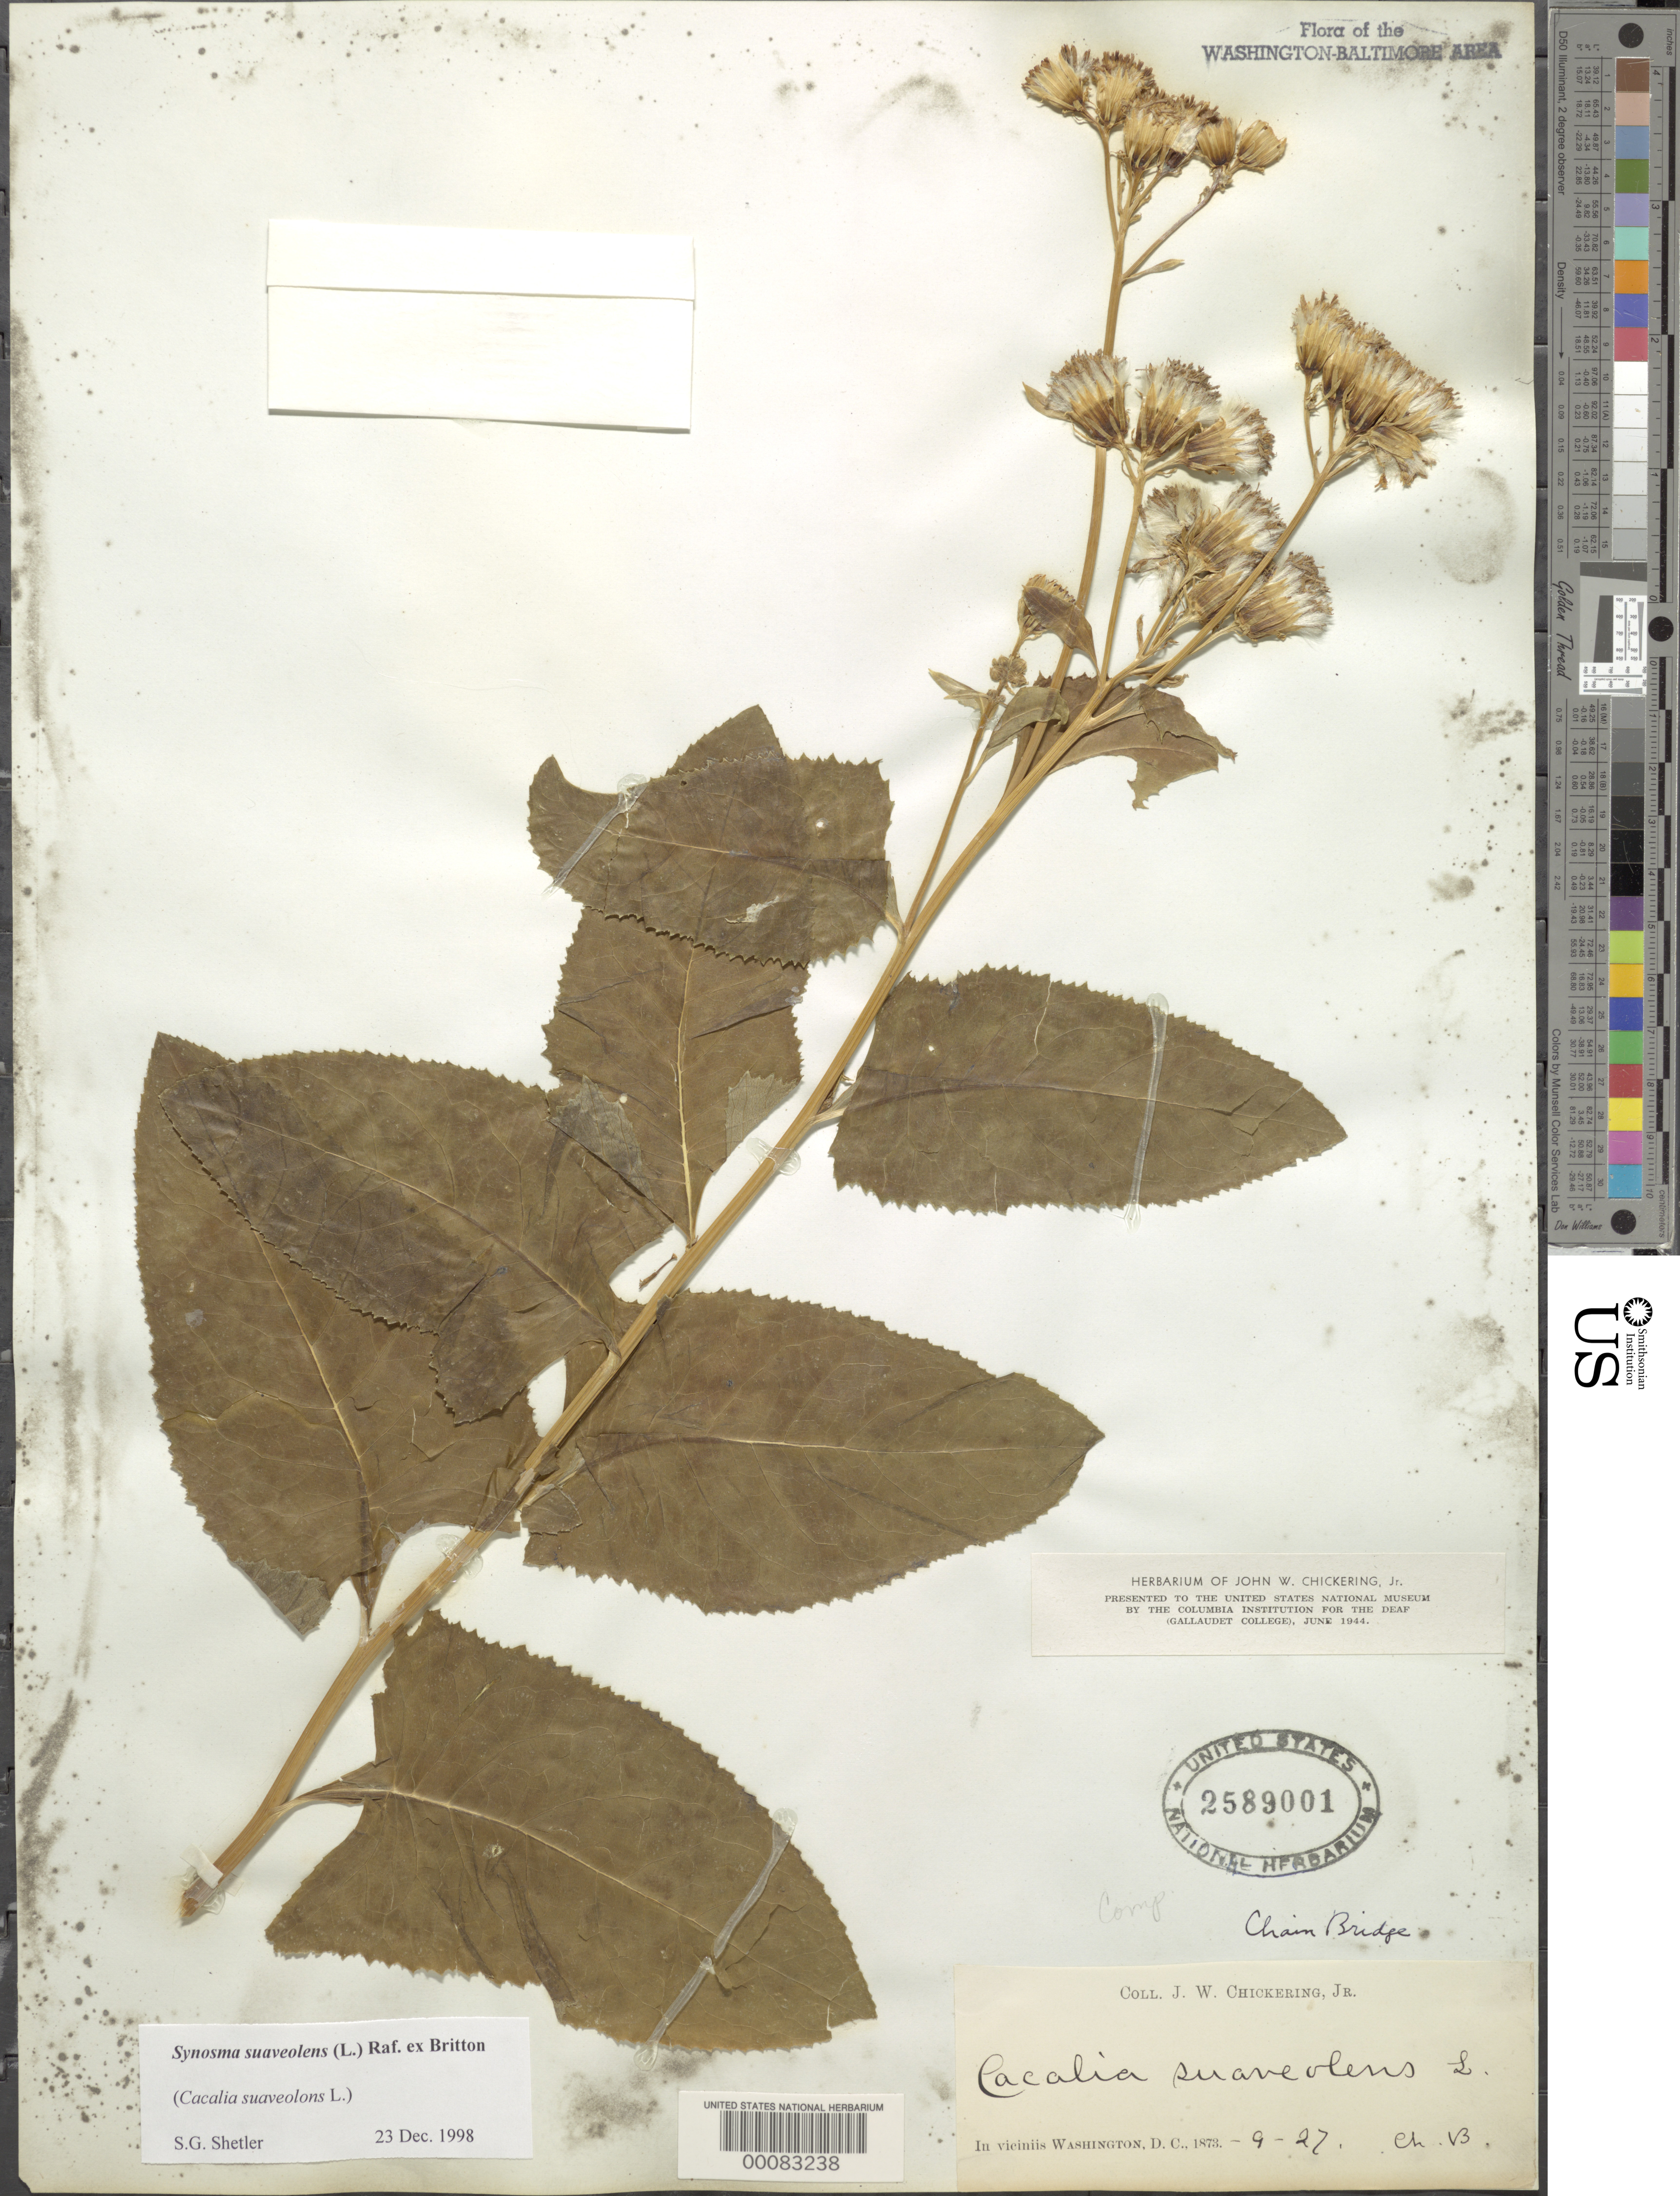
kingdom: Plantae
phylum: Tracheophyta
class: Magnoliopsida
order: Asterales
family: Asteraceae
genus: Hasteola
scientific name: Hasteola suaveolens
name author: (L.) Pojark.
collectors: J. Chickering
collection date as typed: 27 Sep 1873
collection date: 1873-09-27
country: United States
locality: Chain Bridge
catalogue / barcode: US 2589001